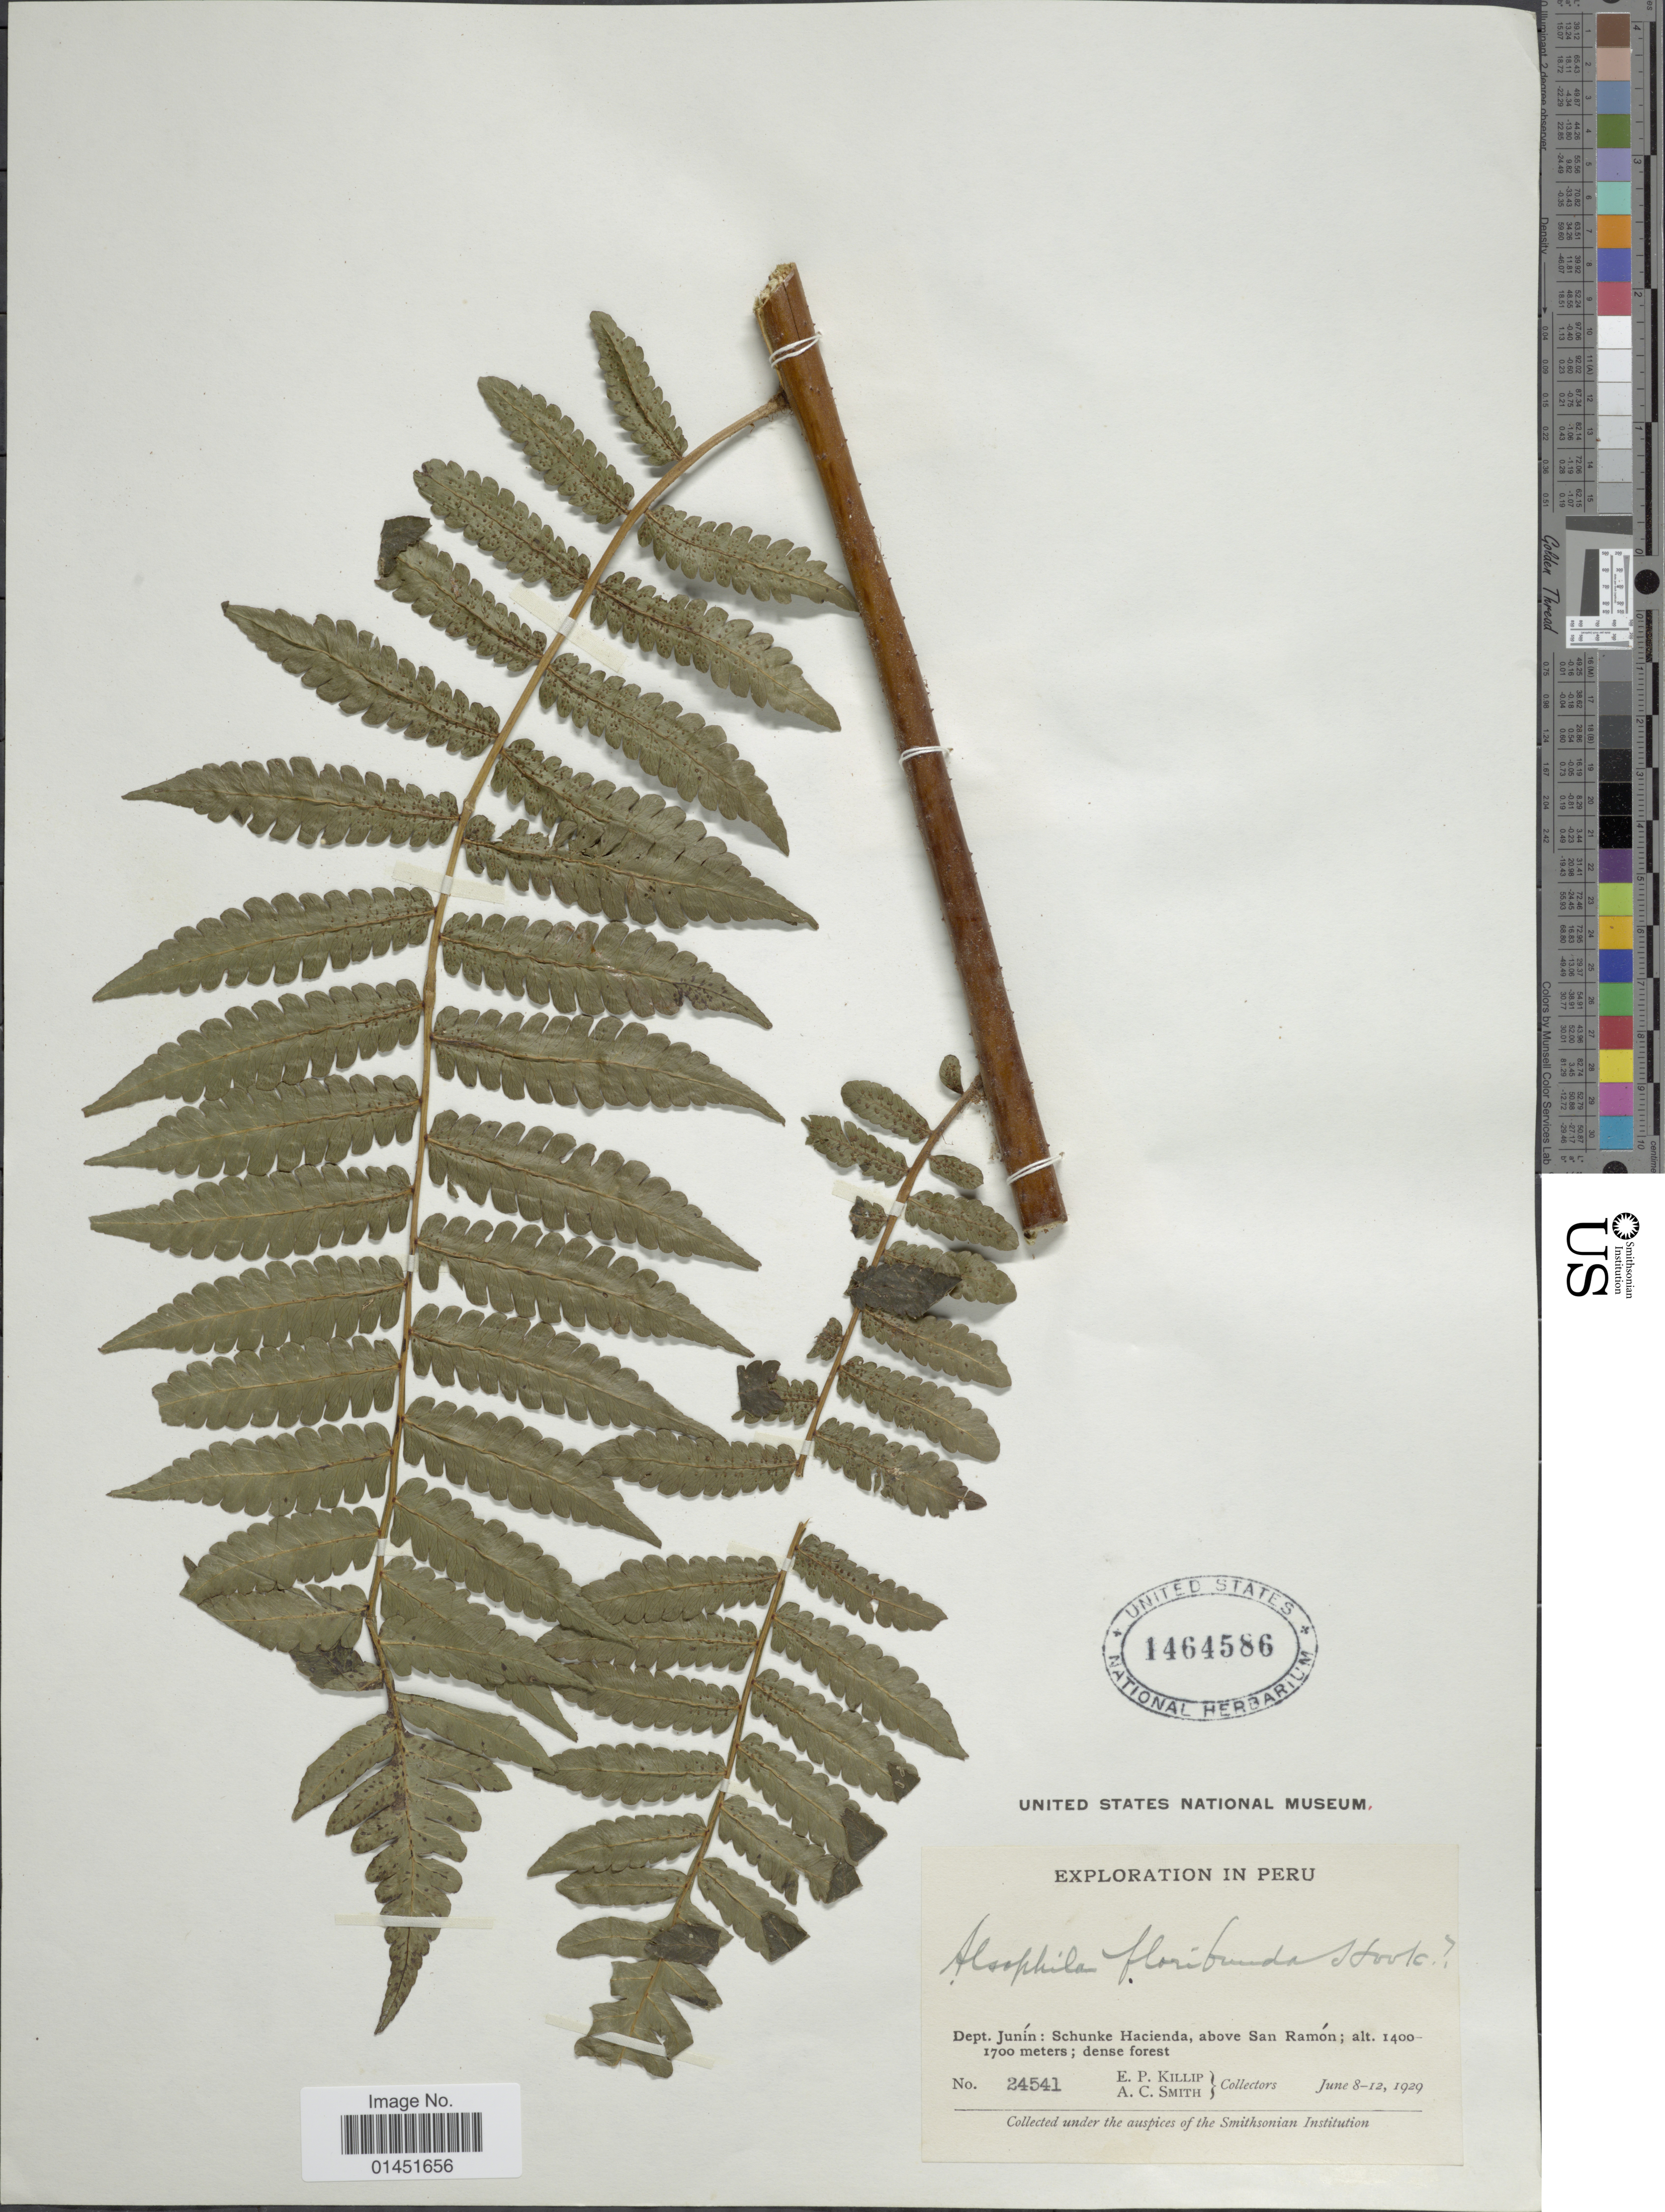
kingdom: Plantae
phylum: Tracheophyta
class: Polypodiopsida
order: Cyatheales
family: Cyatheaceae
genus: Cyathea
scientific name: Cyathea dombeyi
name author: (Desv.) Lellinger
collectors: E. P. Killip & A. C. Smith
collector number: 24541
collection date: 1929-06-08/1929-06-12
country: Peru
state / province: Junín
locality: Schunke Hacienda, above San Ramon. dense forest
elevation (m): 1400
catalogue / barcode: US 1464586